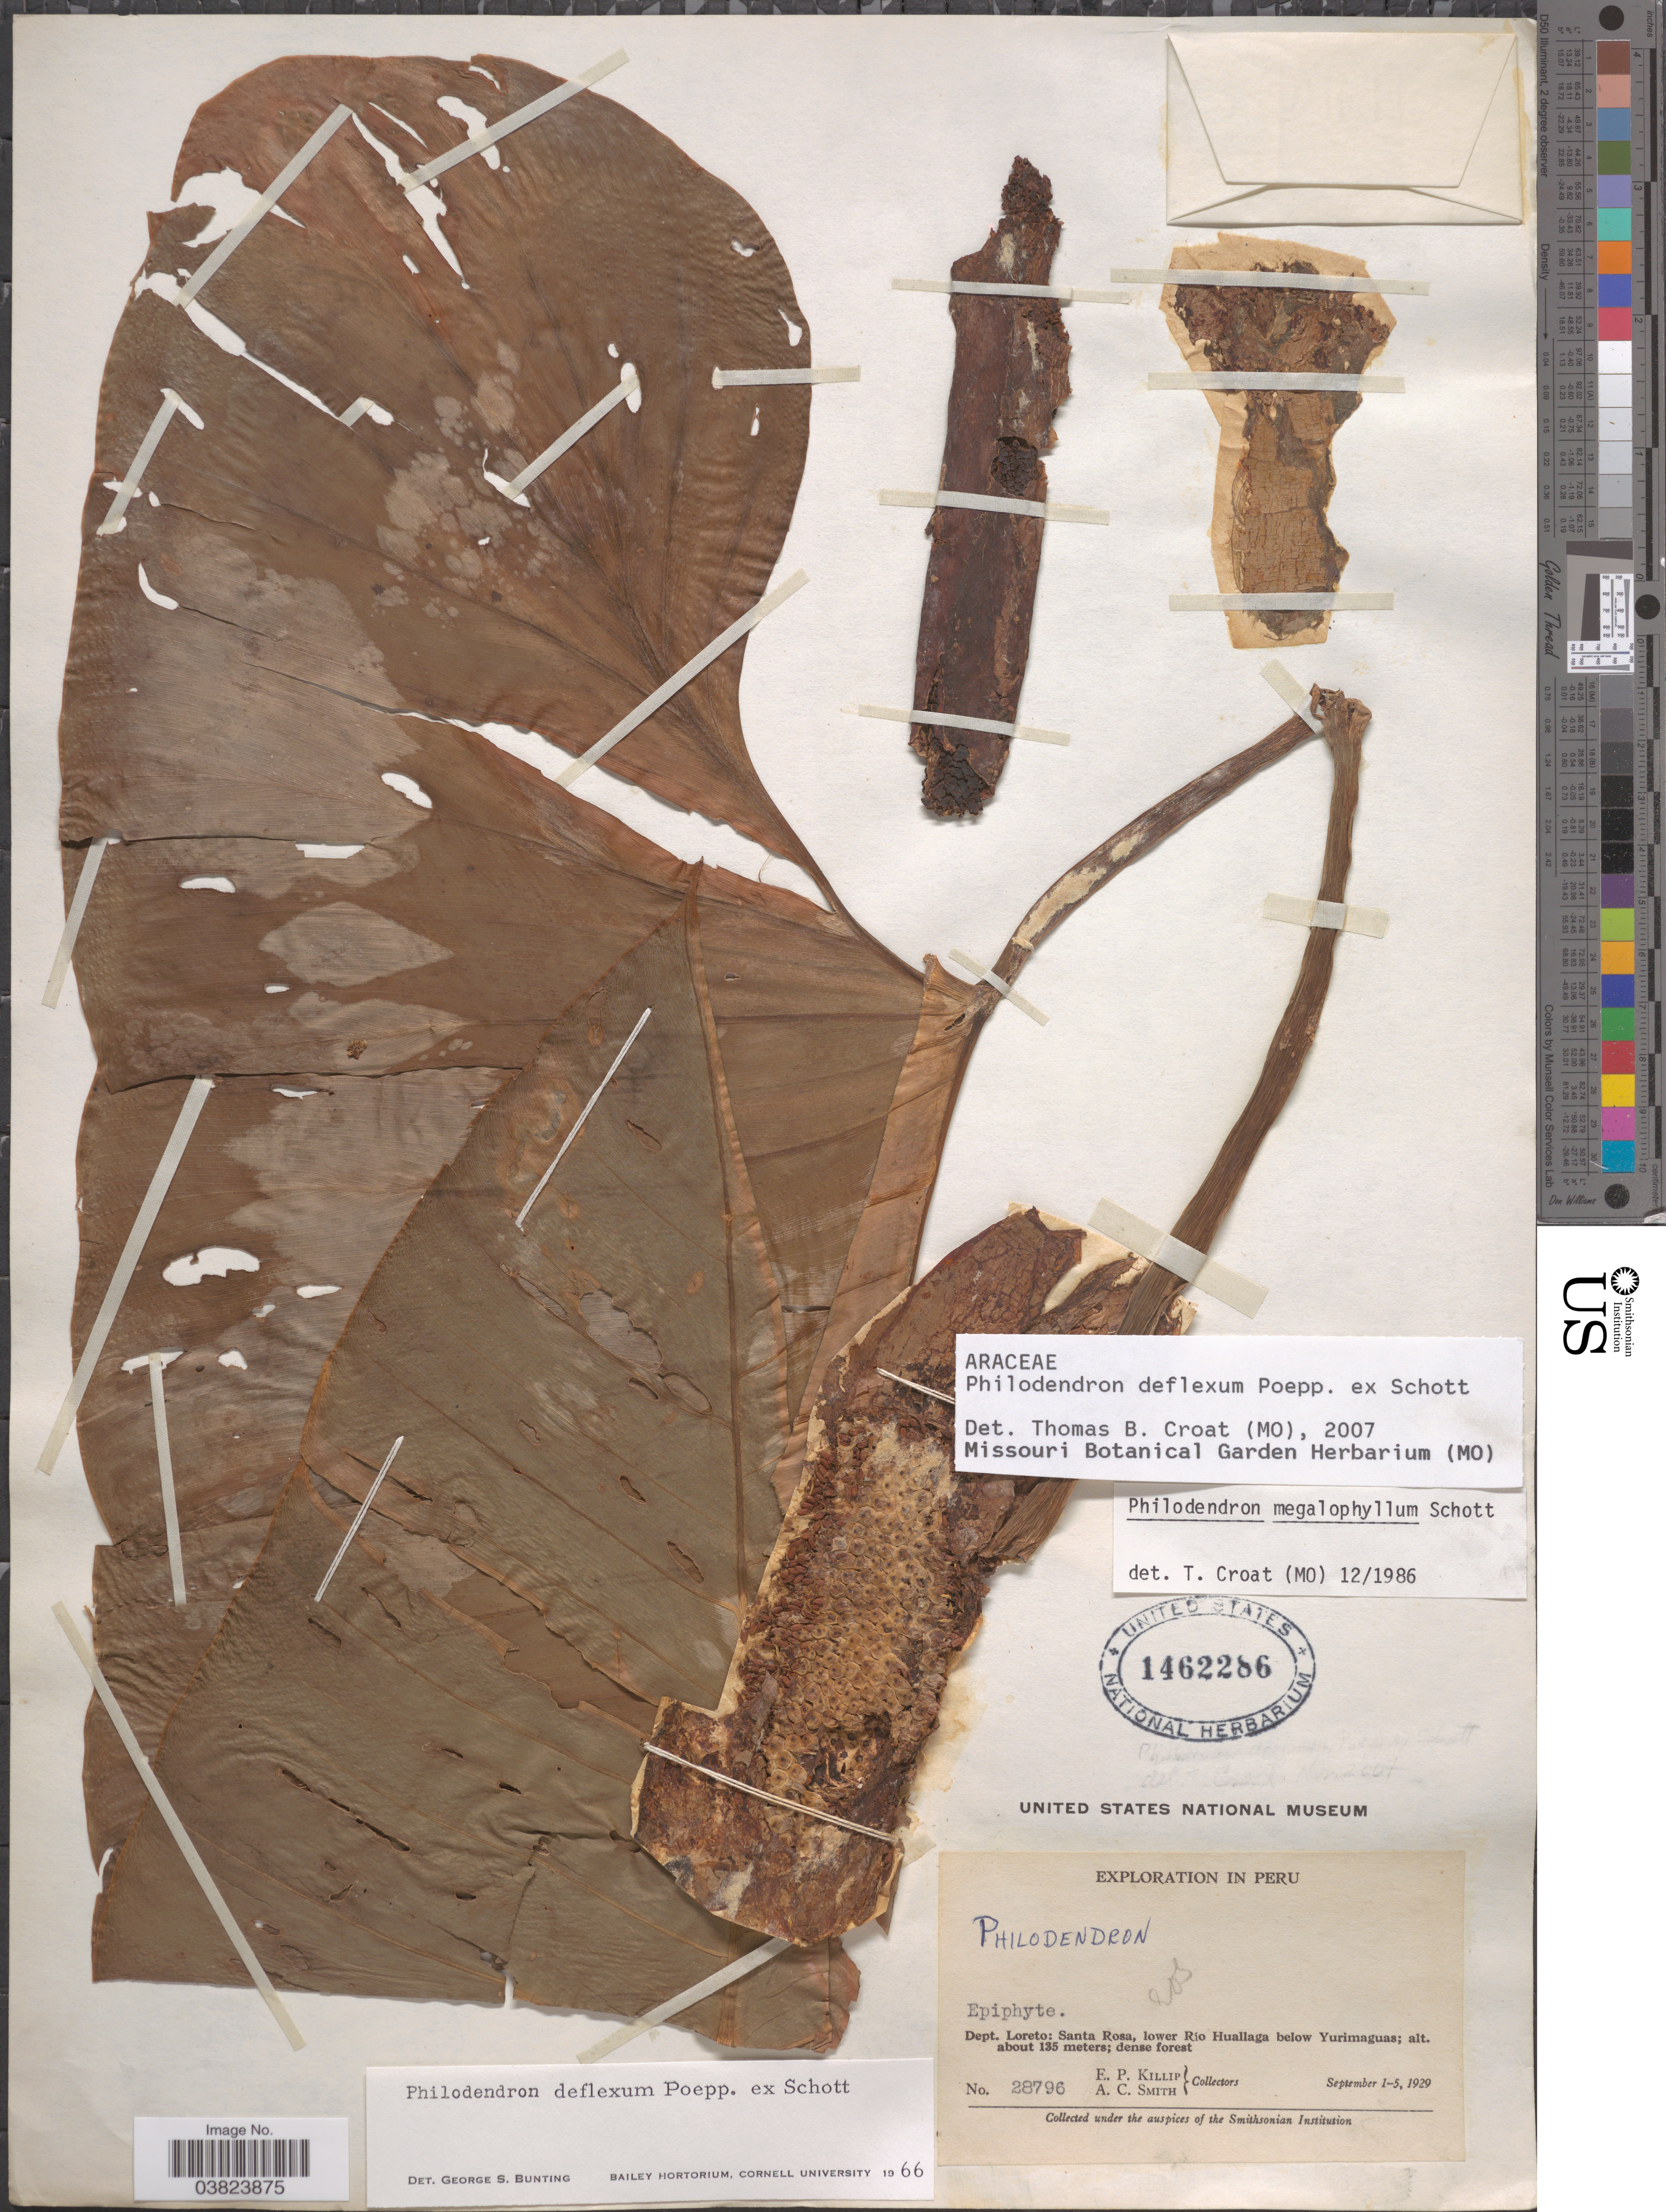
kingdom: Plantae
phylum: Tracheophyta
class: Liliopsida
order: Alismatales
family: Araceae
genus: Philodendron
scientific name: Philodendron deflexum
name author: Poepp. ex Schott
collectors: E. P. Killip & A. C. Smith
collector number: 28796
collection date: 1929-09-01/1929-09-05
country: Peru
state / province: Loreto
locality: Dept. Loreto: Santa Rosa, lower Río Huallaga below Yurimaguas.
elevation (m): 135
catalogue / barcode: US 1462286